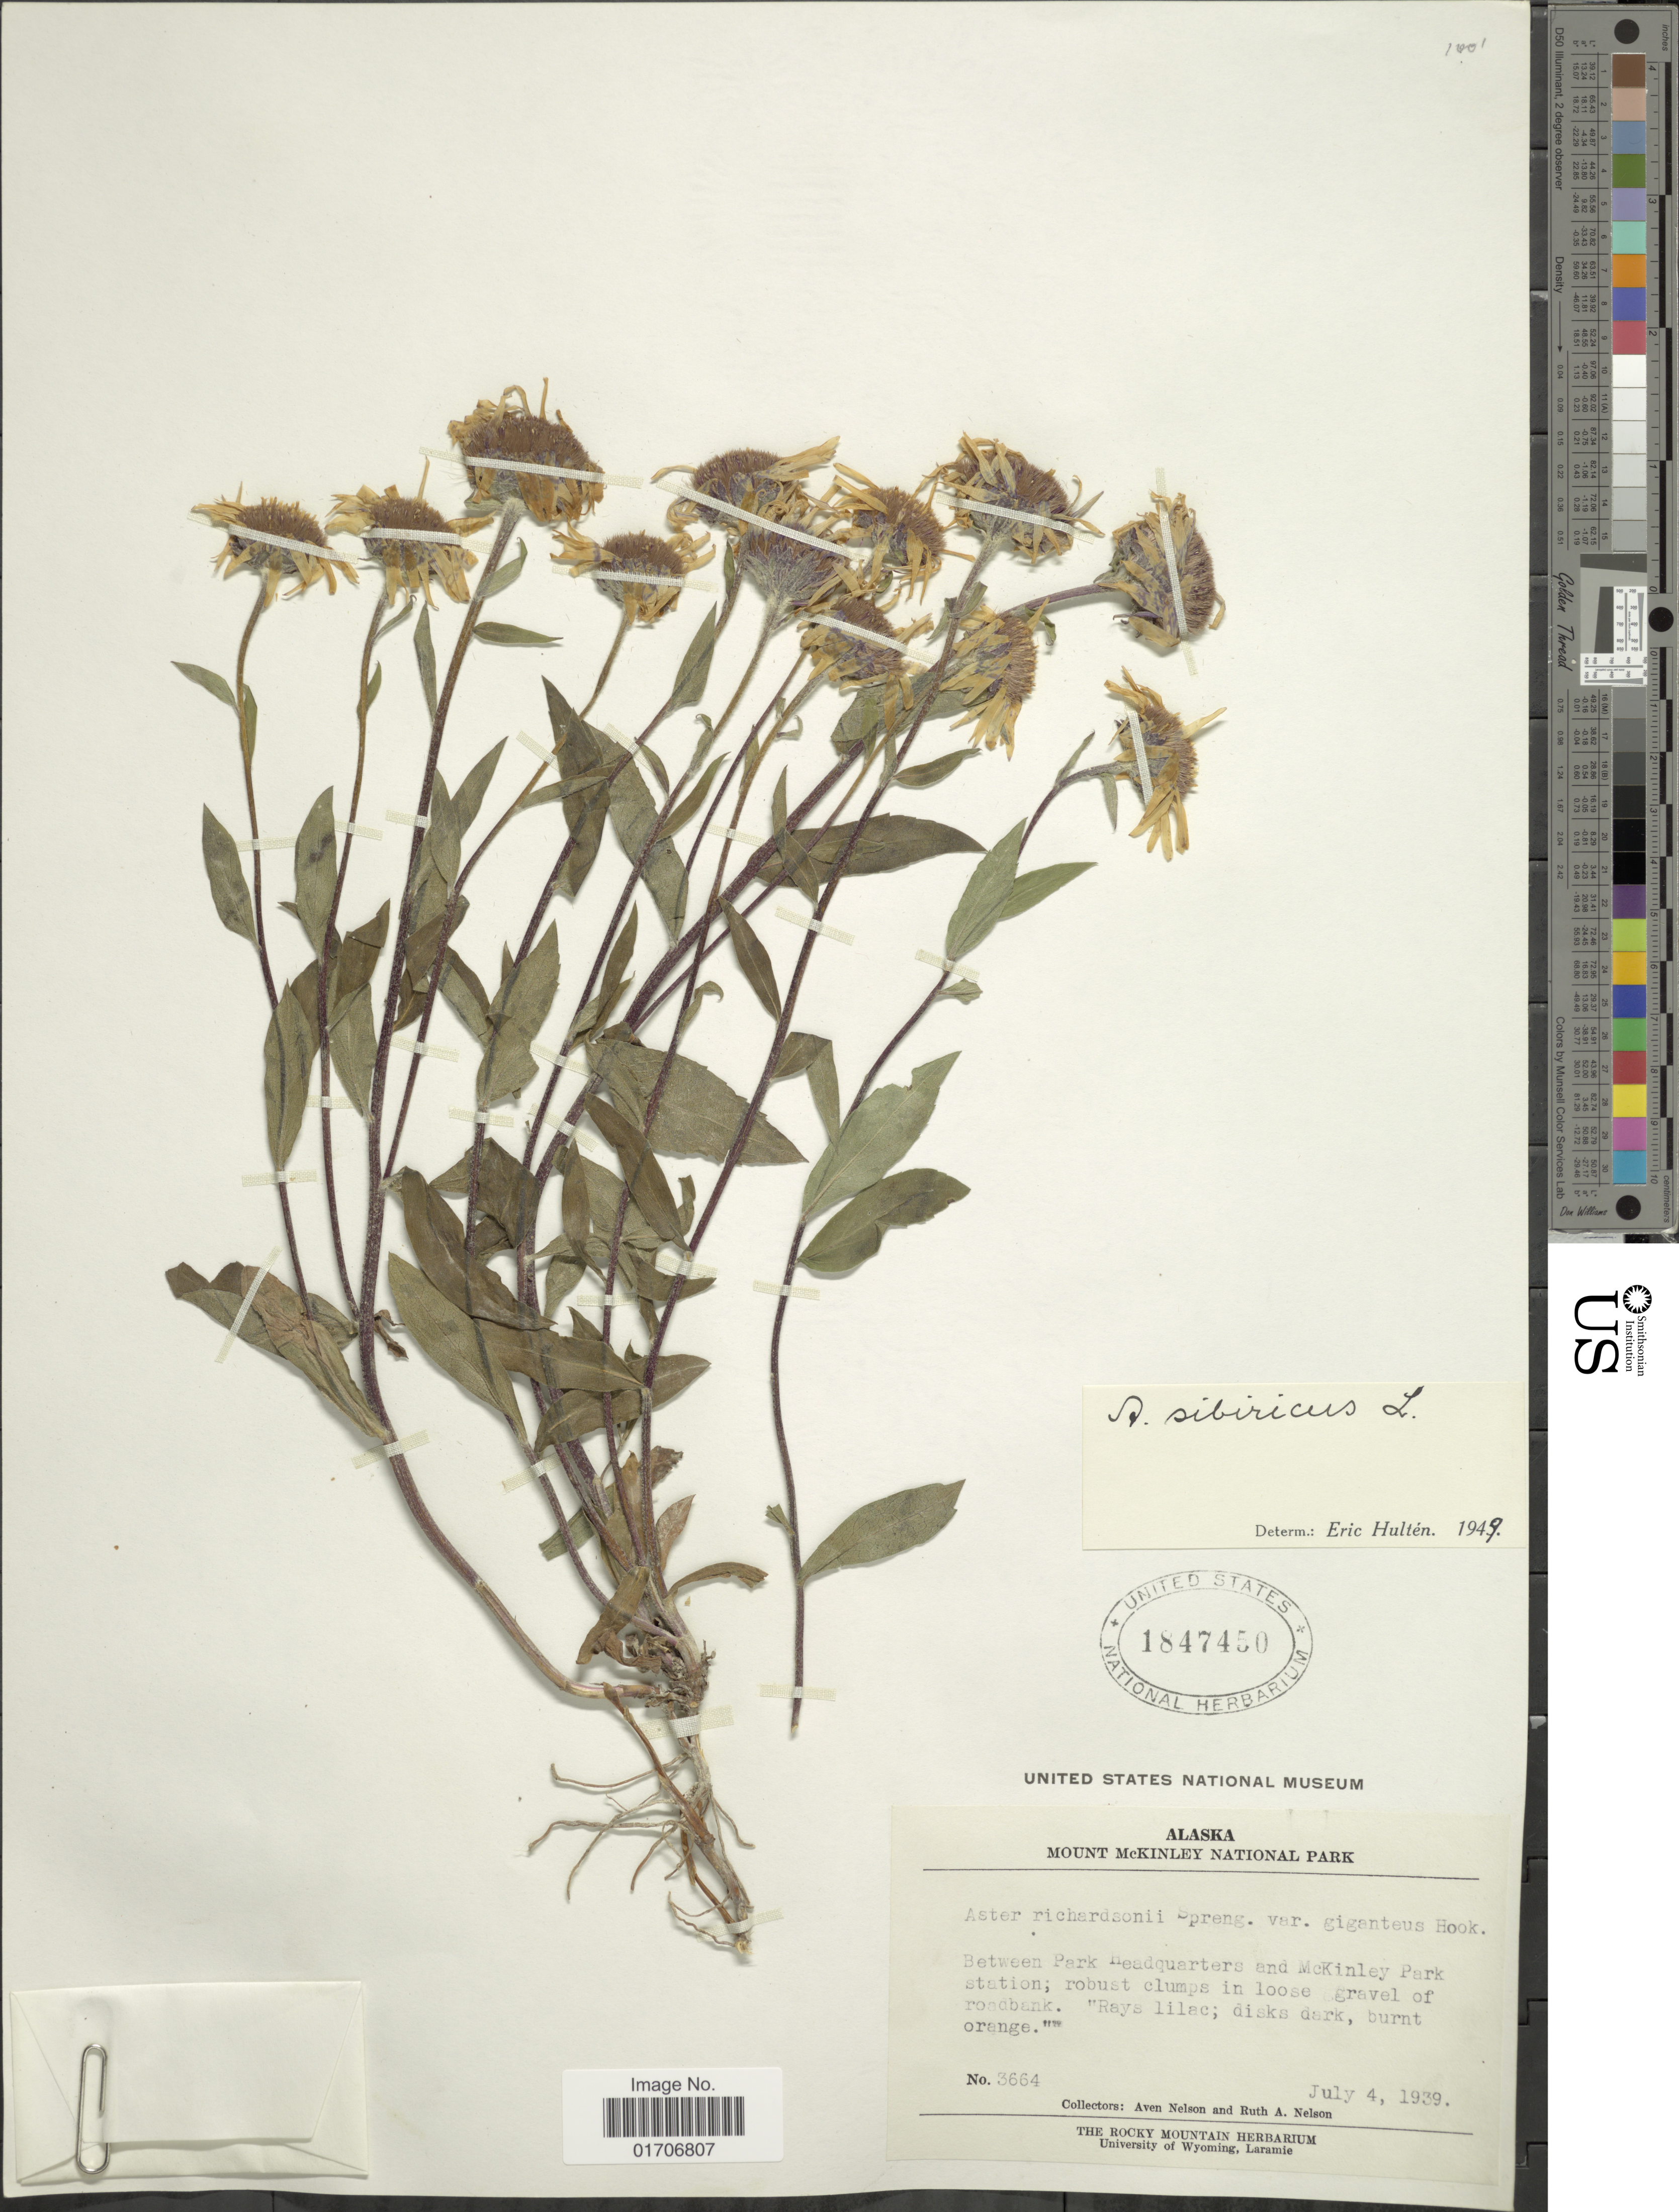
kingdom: Plantae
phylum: Tracheophyta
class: Magnoliopsida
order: Asterales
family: Asteraceae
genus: Eurybia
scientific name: Eurybia sibirica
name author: (L.) G.L. Nesom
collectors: A. Nelson & R. A. Nelson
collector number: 3664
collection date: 1939-07-04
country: United States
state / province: Alaska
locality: Mount McKinley National Park. Between Park Headquarters and McKinley Park station.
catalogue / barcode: US 1847450